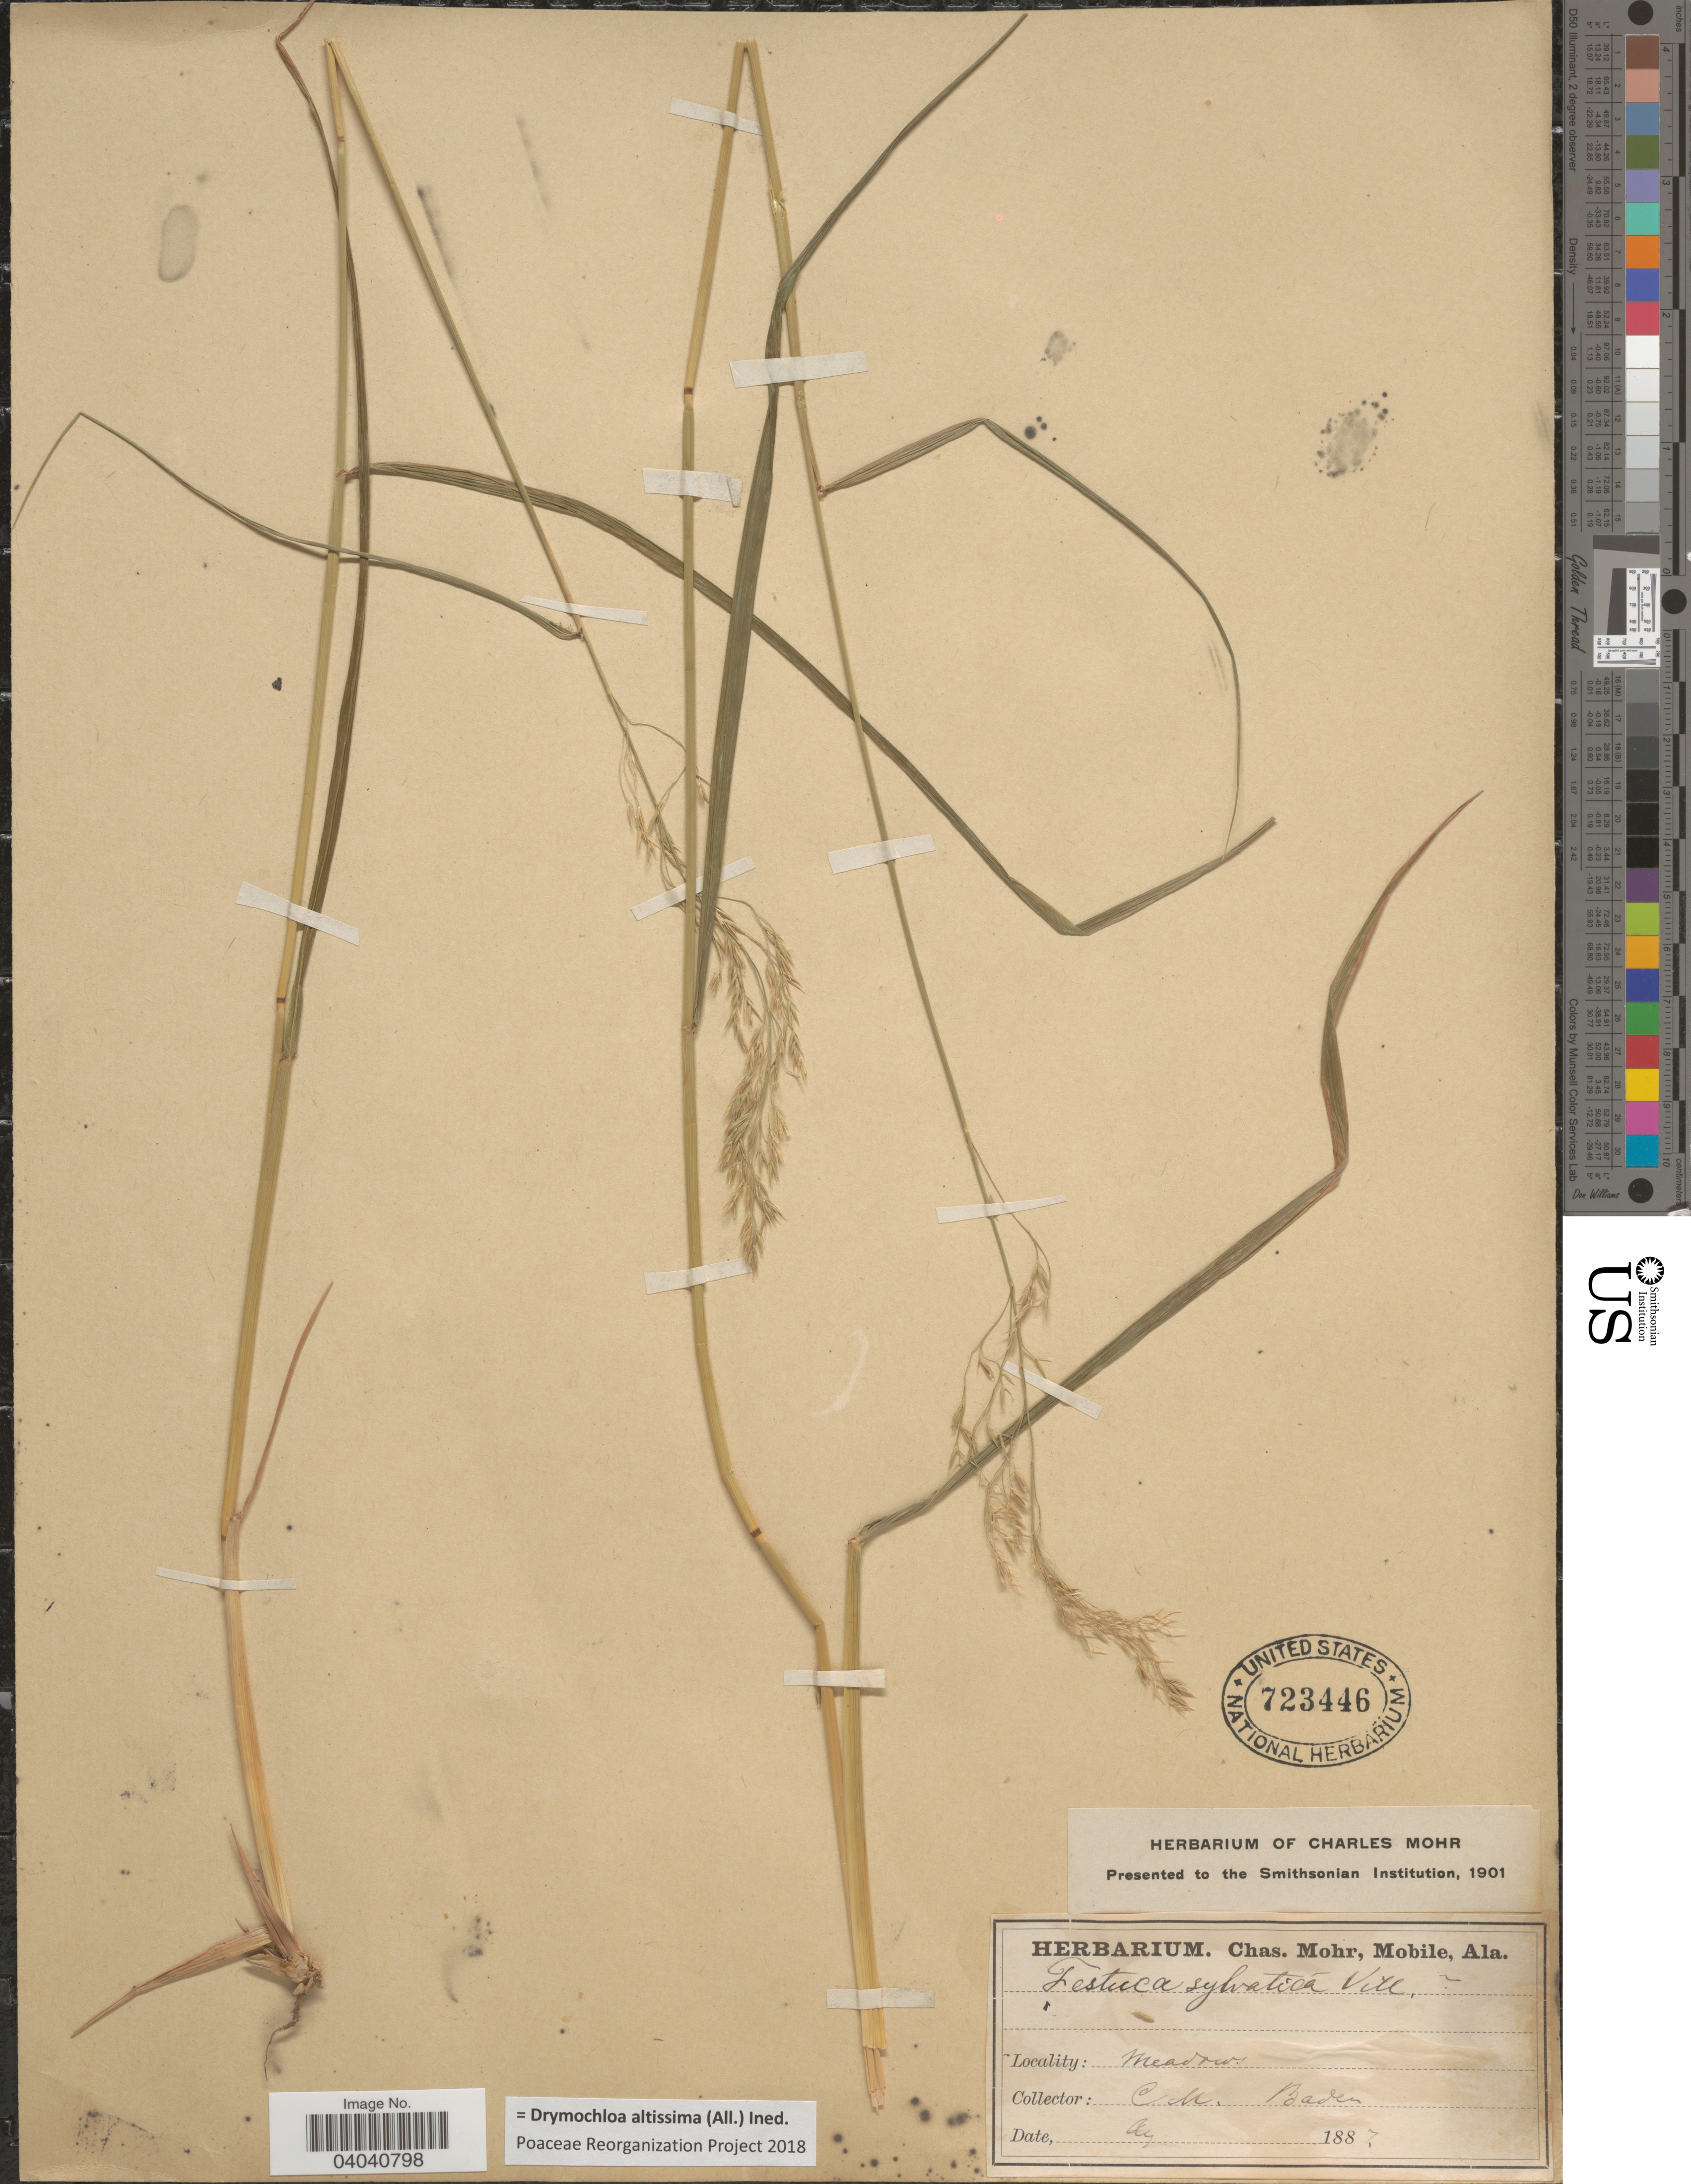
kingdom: Plantae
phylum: Tracheophyta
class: Liliopsida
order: Poales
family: Poaceae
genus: Drymochloa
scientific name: Drymochloa altissima (All.) ined.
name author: (All.)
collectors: Mohr, C. T. (herbarium)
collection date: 1887-08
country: Germany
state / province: Baden-Württemberg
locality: Meadows. Baden.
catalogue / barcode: US 723446